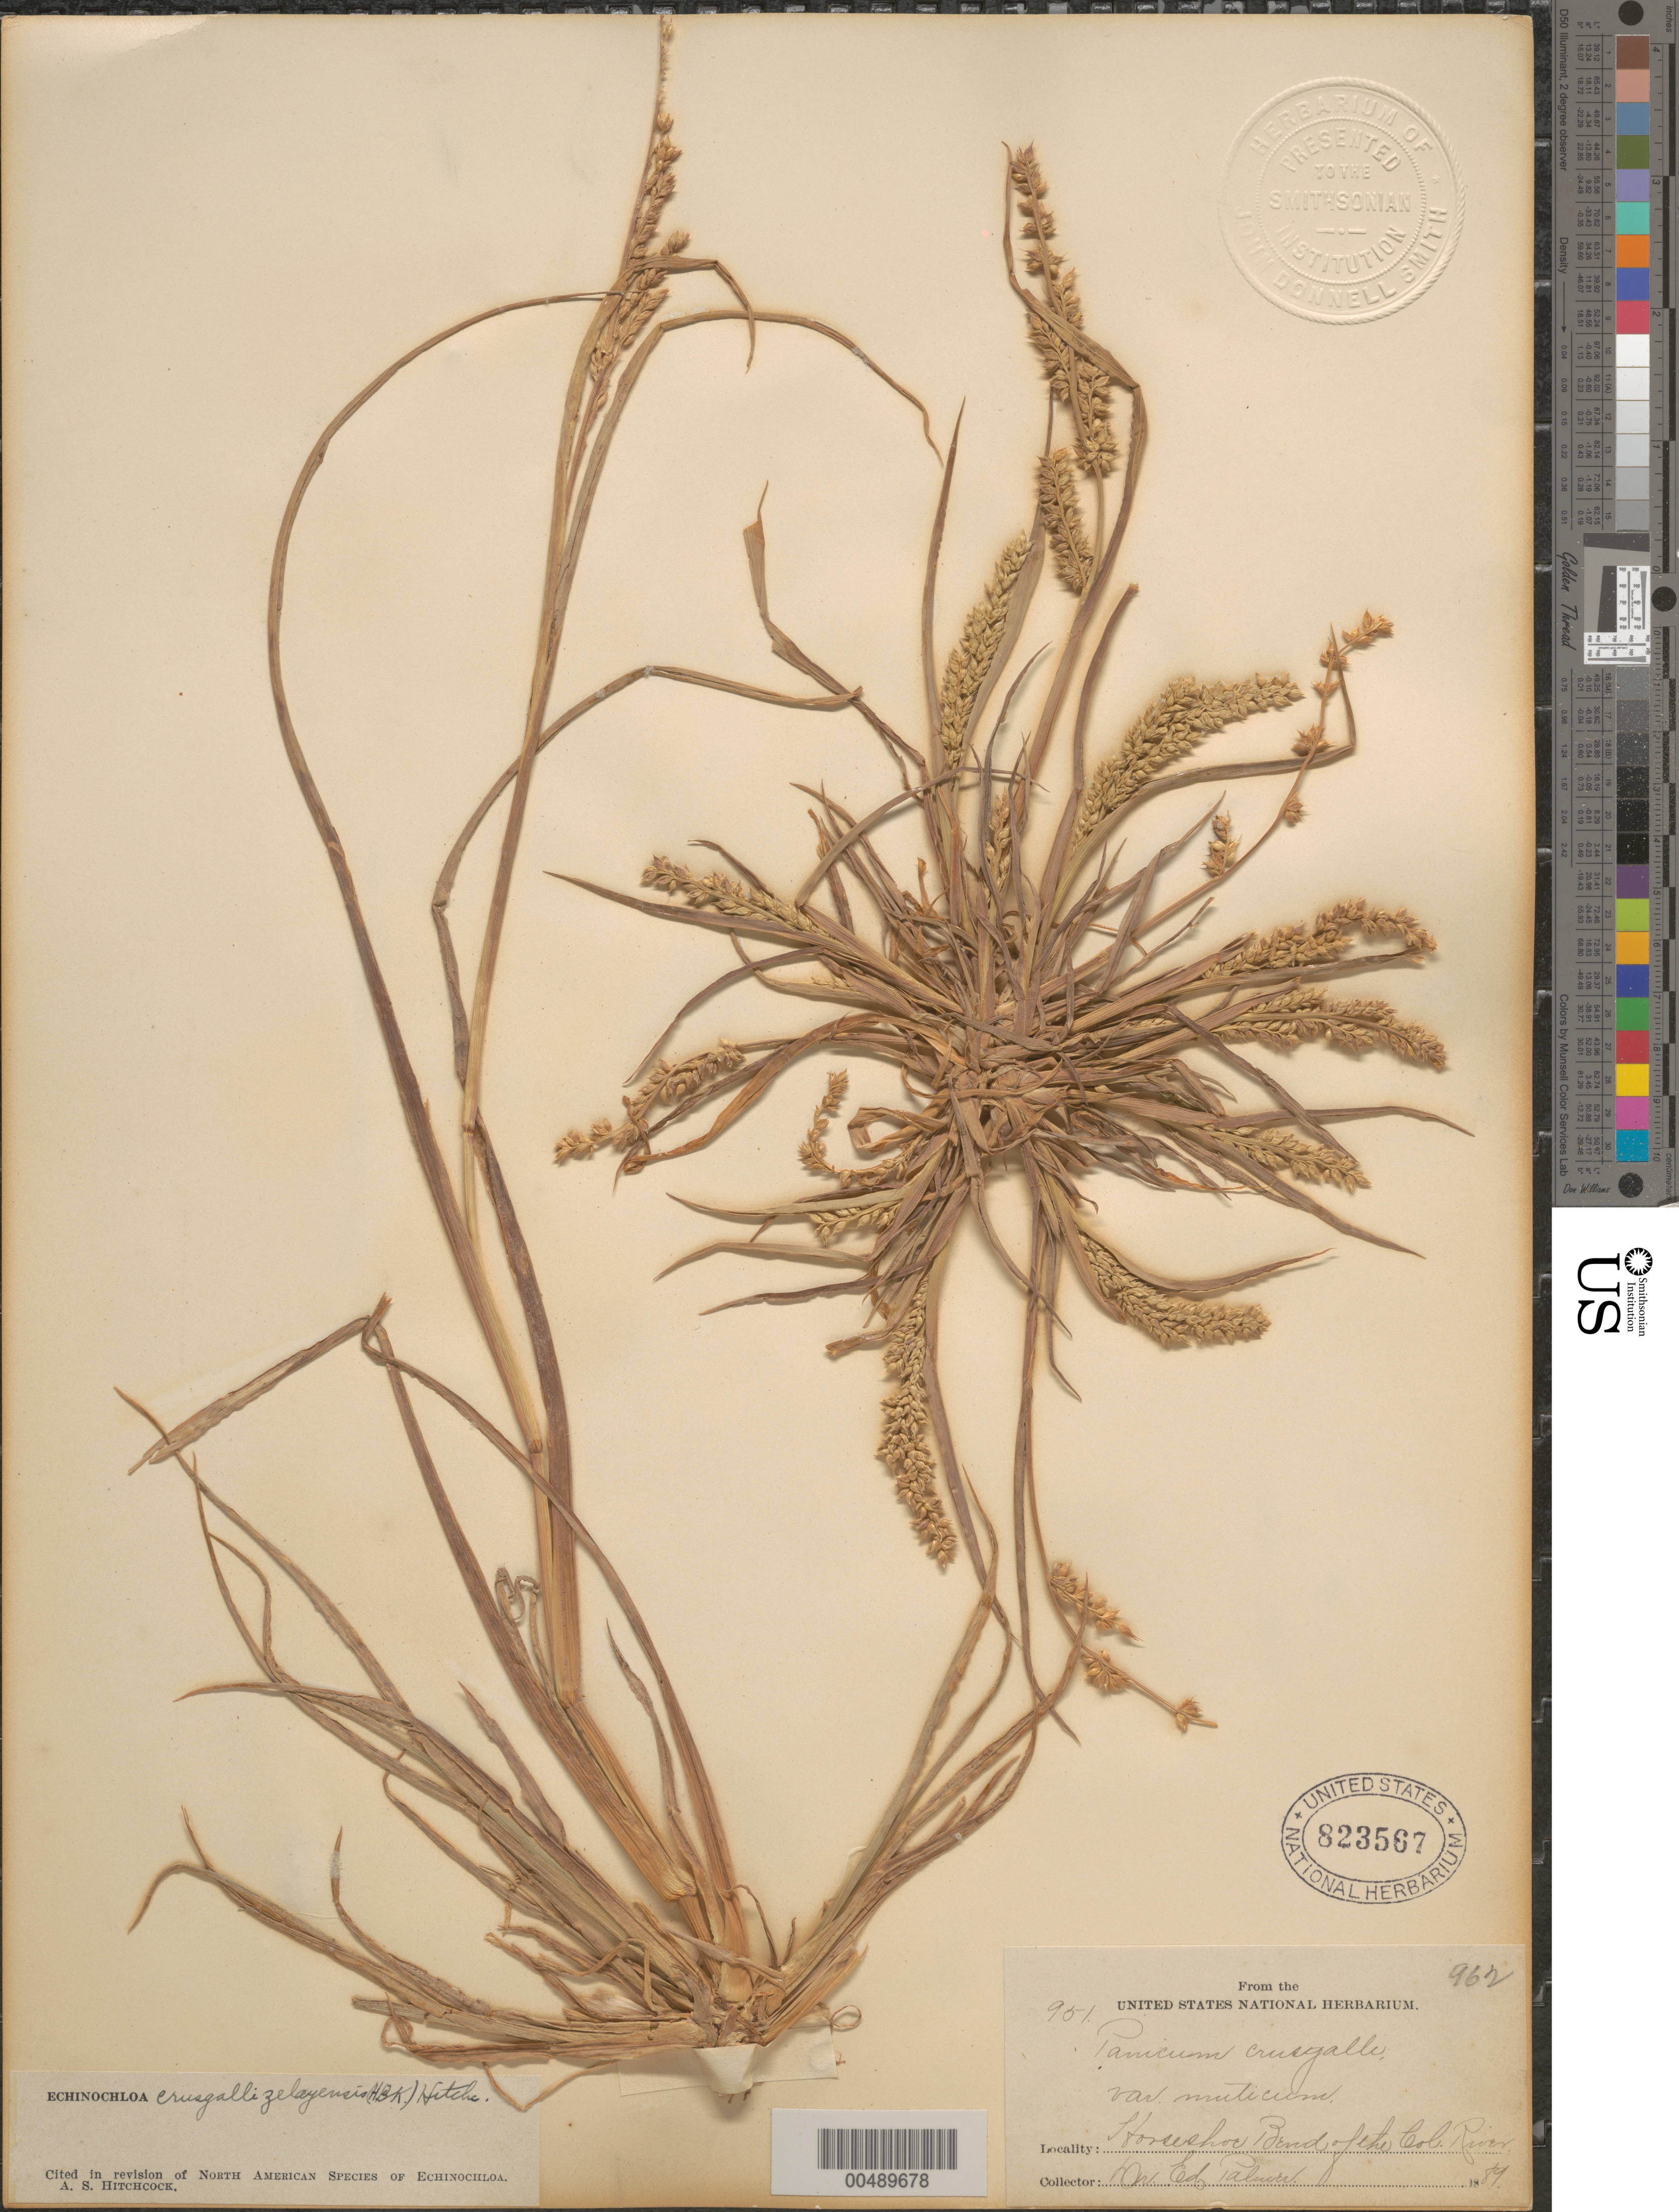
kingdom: Plantae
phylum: Tracheophyta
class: Liliopsida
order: Poales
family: Poaceae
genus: Echinochloa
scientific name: Echinochloa crus-galli var. zelayensis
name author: (Kunth) Hitchc.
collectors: E. Palmer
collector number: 951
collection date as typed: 1889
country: Mexico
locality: Horseshoe Bend of the Colorado River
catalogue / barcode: US 823567